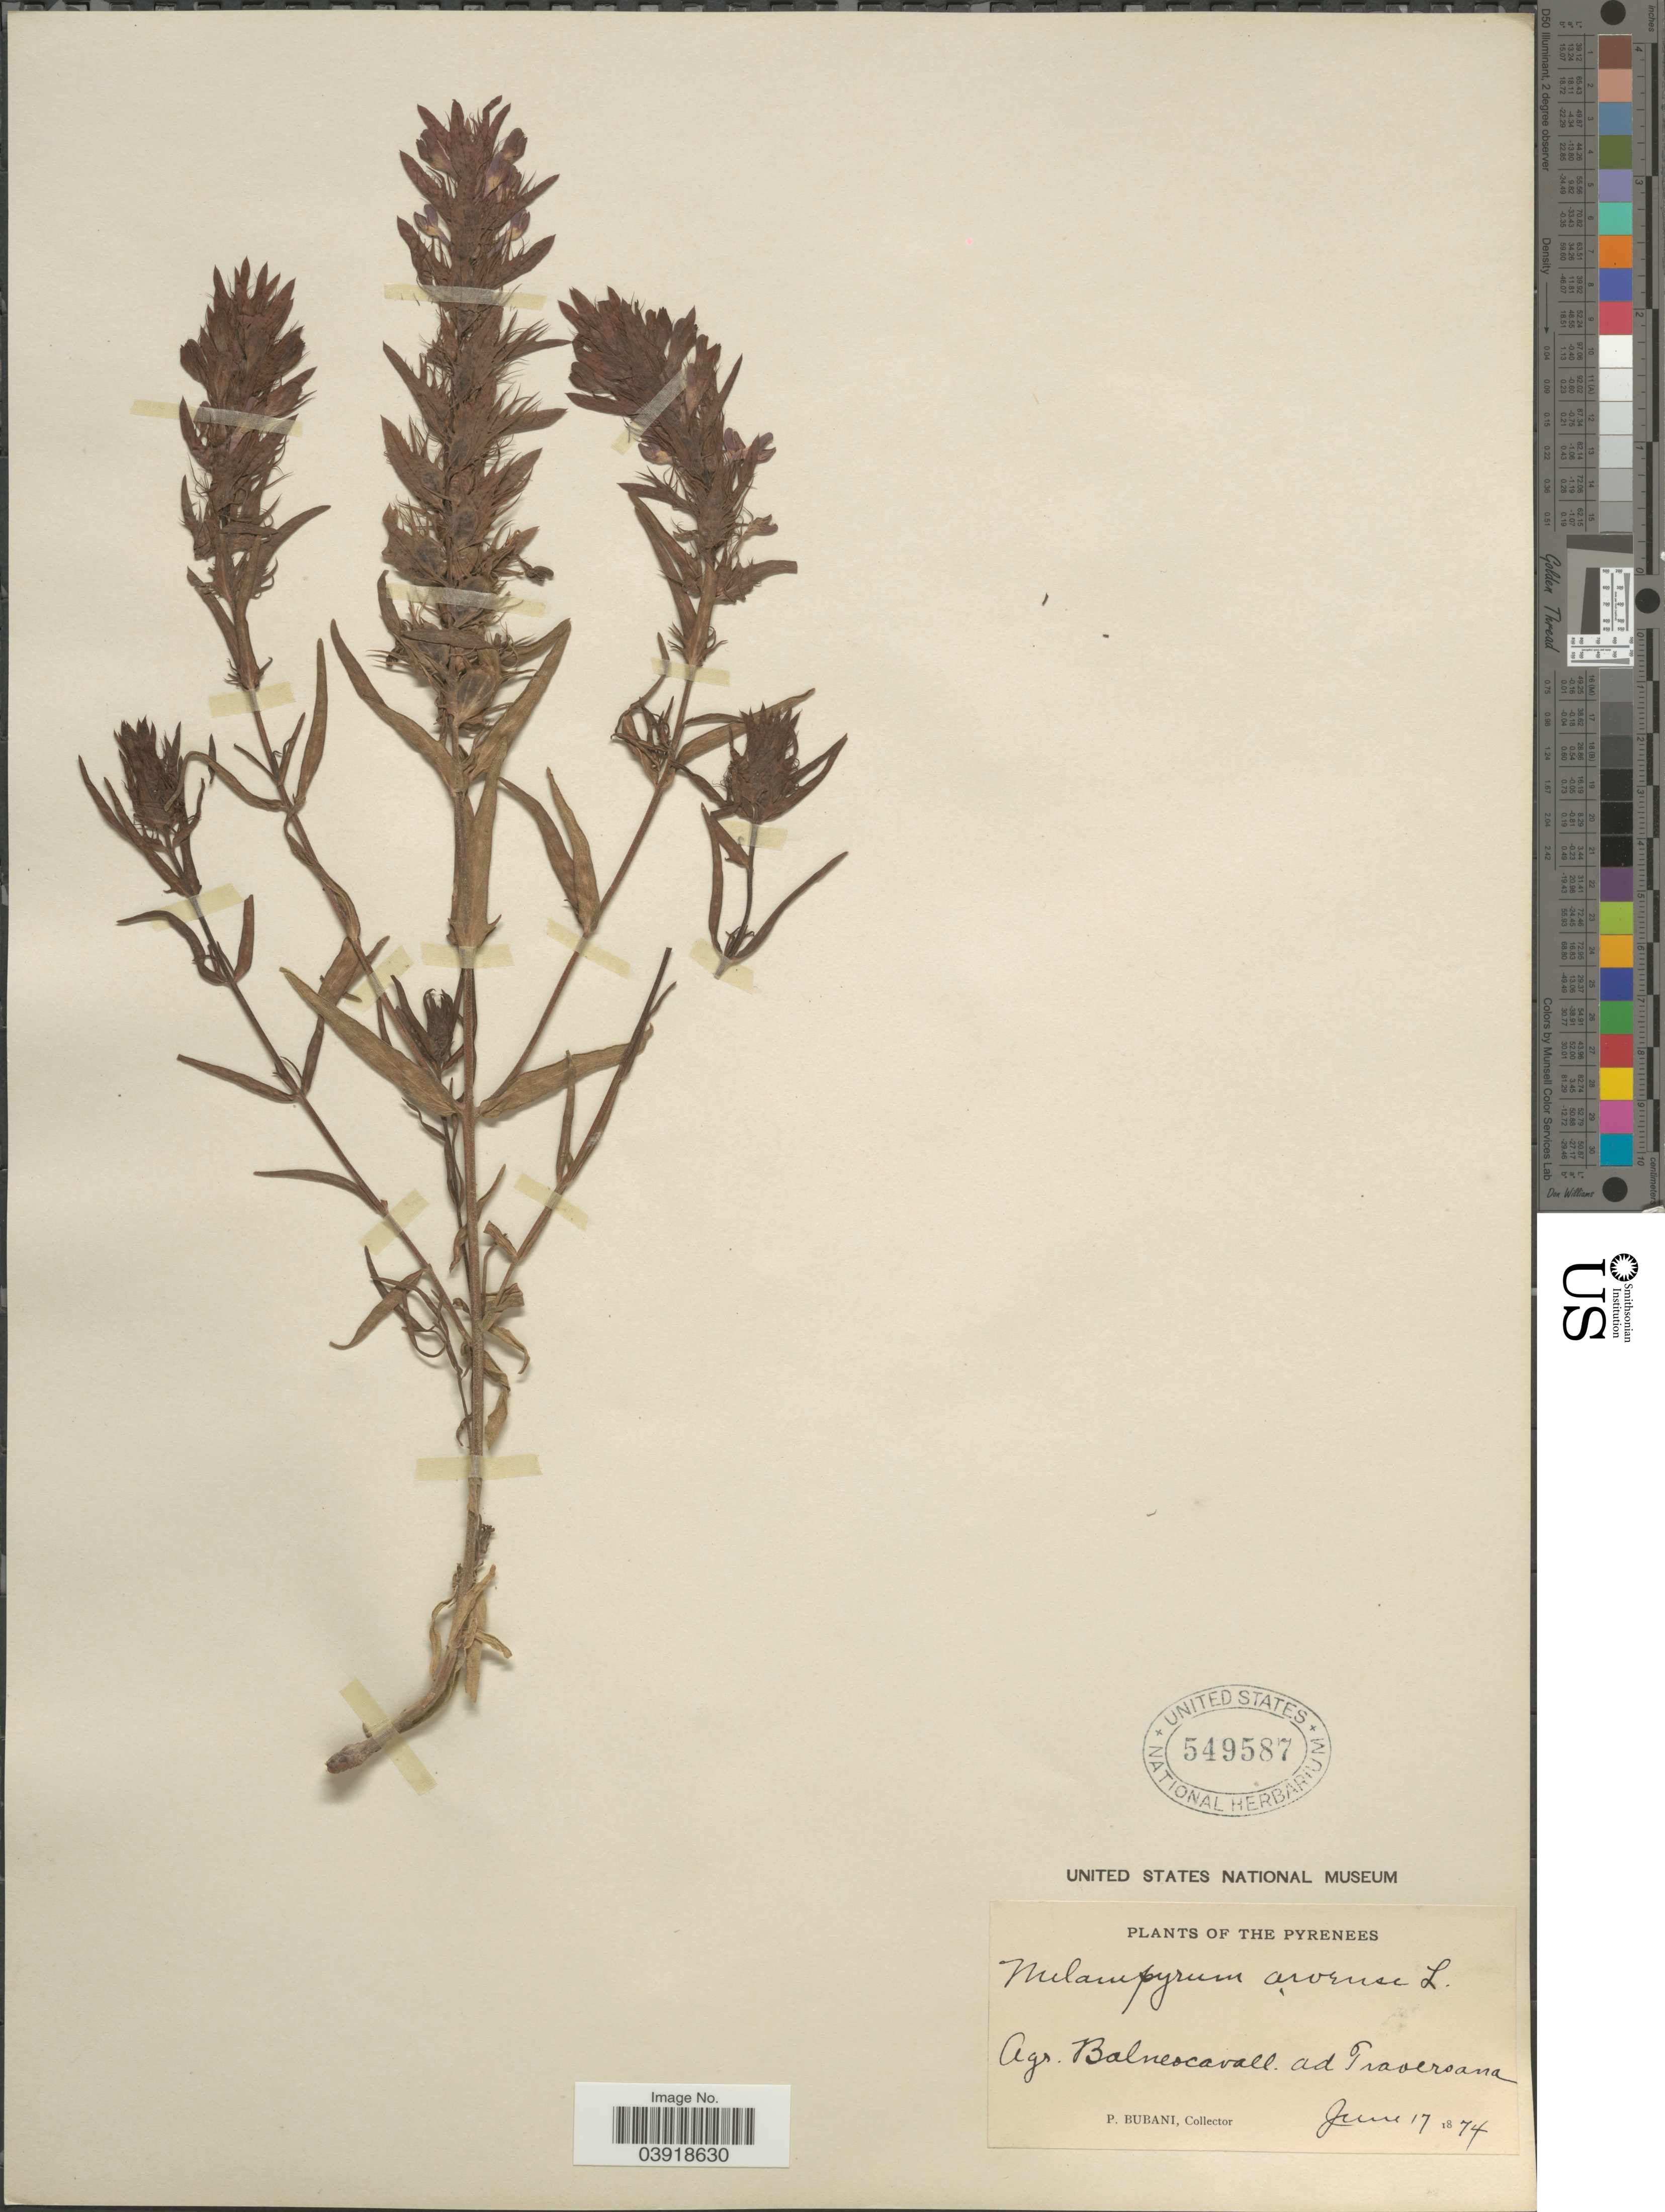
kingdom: Plantae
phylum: Tracheophyta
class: Magnoliopsida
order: Lamiales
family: Orobanchaceae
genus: Melampyrum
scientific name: Melampyrum arvense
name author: L.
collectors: P. Bubani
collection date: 1874-06-17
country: Italy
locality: The Pyrenees. Ags. Balneocavall. ad Traversara.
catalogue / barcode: US 549587